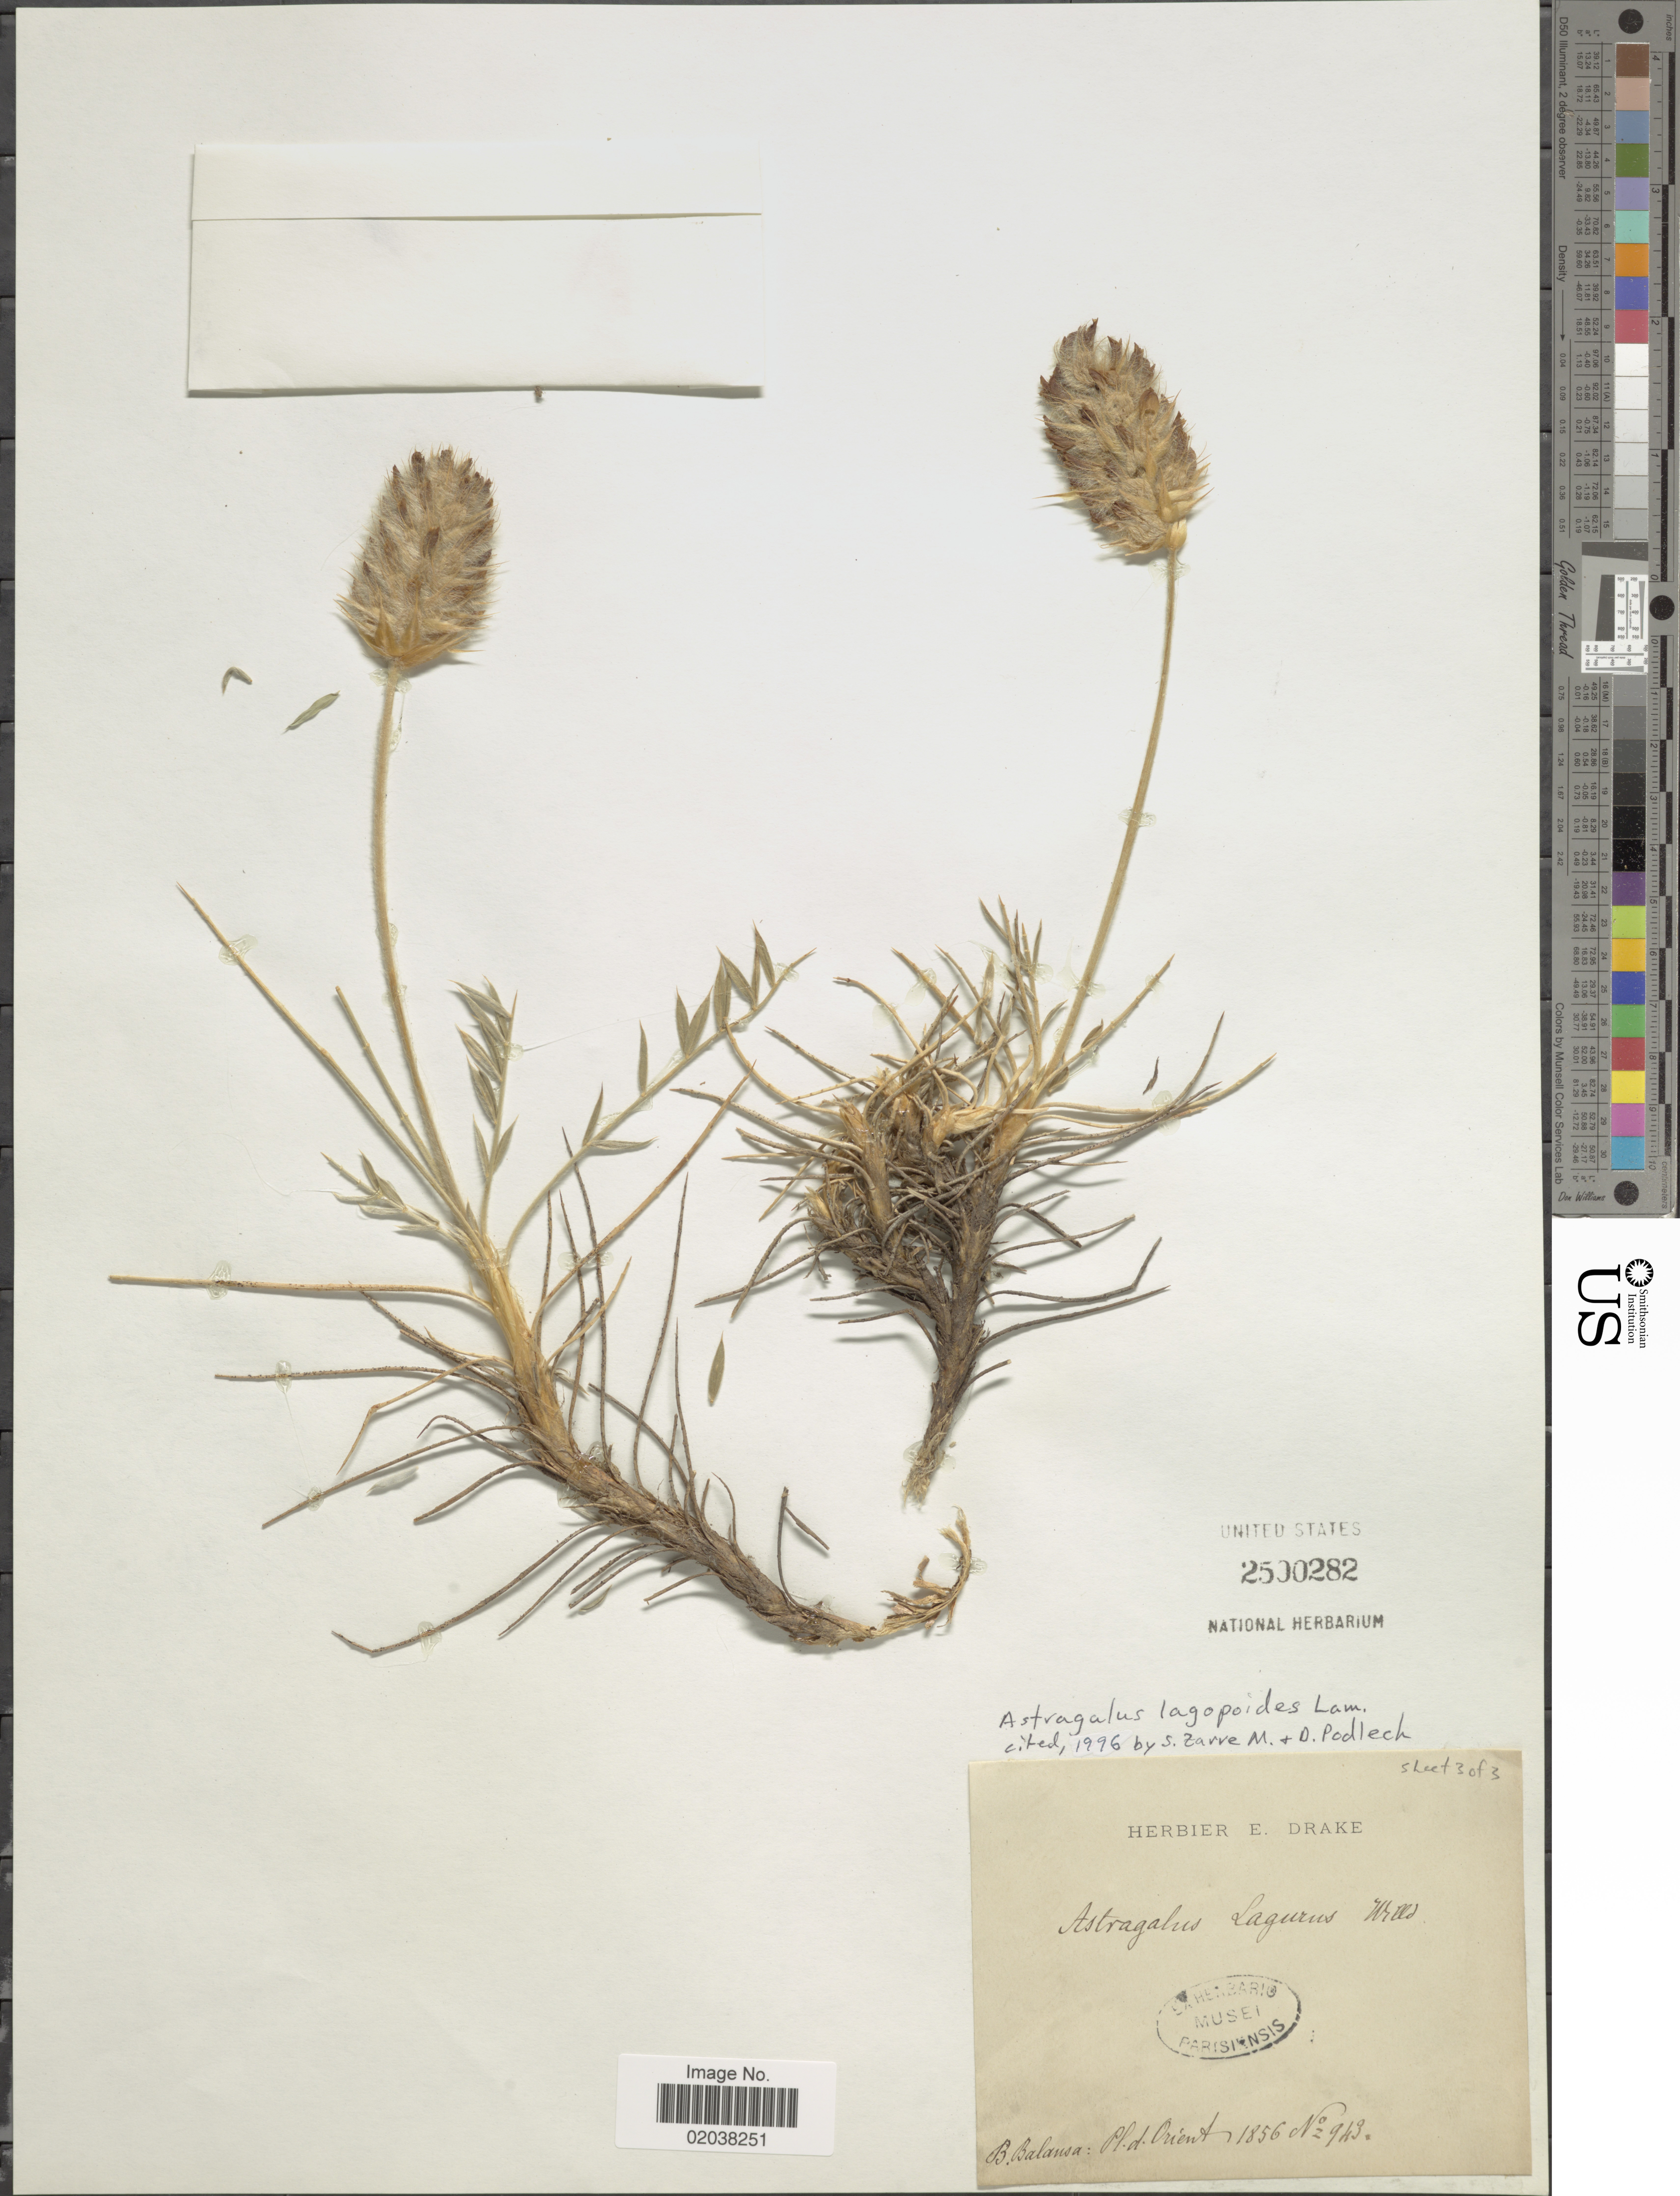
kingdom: Plantae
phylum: Tracheophyta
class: Magnoliopsida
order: Fabales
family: Fabaceae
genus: Astragalus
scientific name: Astragalus lagopoides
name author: Lam.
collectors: B. Balansa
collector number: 943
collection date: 1856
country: Turkey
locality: Orient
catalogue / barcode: US 2500282